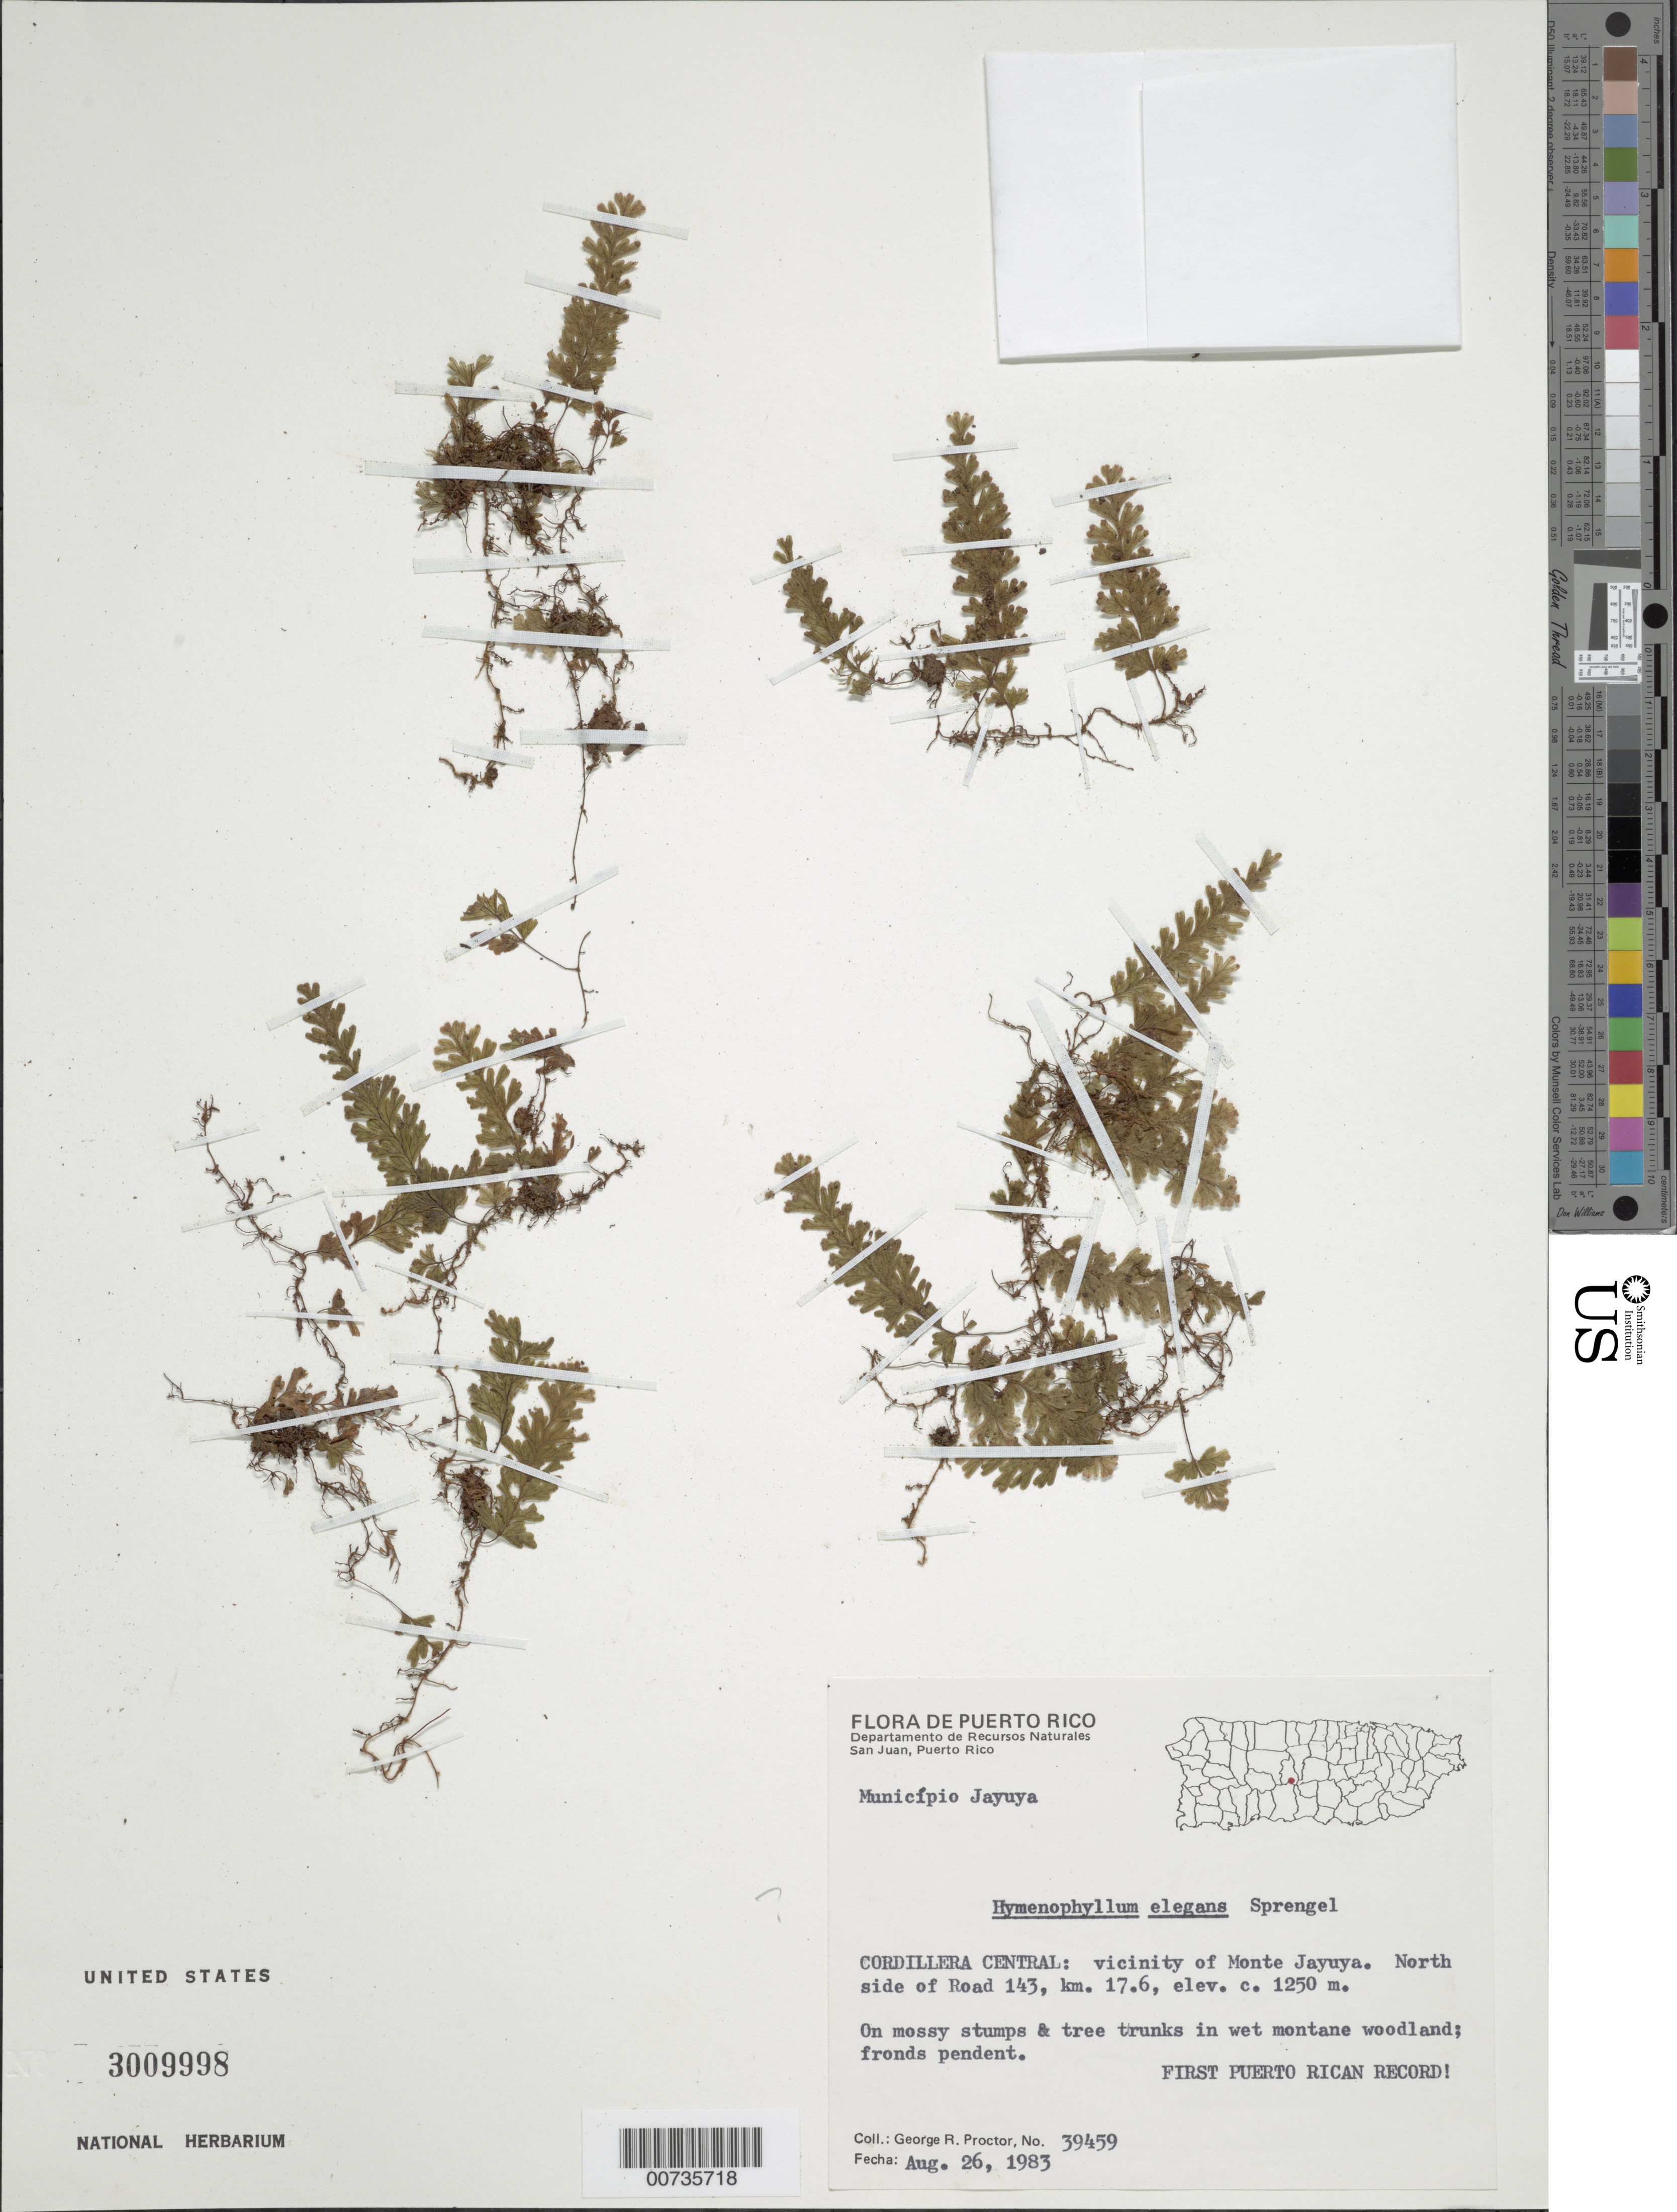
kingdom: Plantae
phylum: Tracheophyta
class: Polypodiopsida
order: Hymenophyllales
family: Hymenophyllaceae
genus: Hymenophyllum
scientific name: Hymenophyllum sp.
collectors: G. R. Proctor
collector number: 39459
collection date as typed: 26 Aug 1983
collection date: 1983-08-26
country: Puerto Rico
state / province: Jayuya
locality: Mun. Jayuya, Cordillera Central: vicinity of Monte Jayuya, N side of Road 143, km 17.6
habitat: On mossy stumps & tree trunks in wet montane woodland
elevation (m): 1250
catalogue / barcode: US 3009998